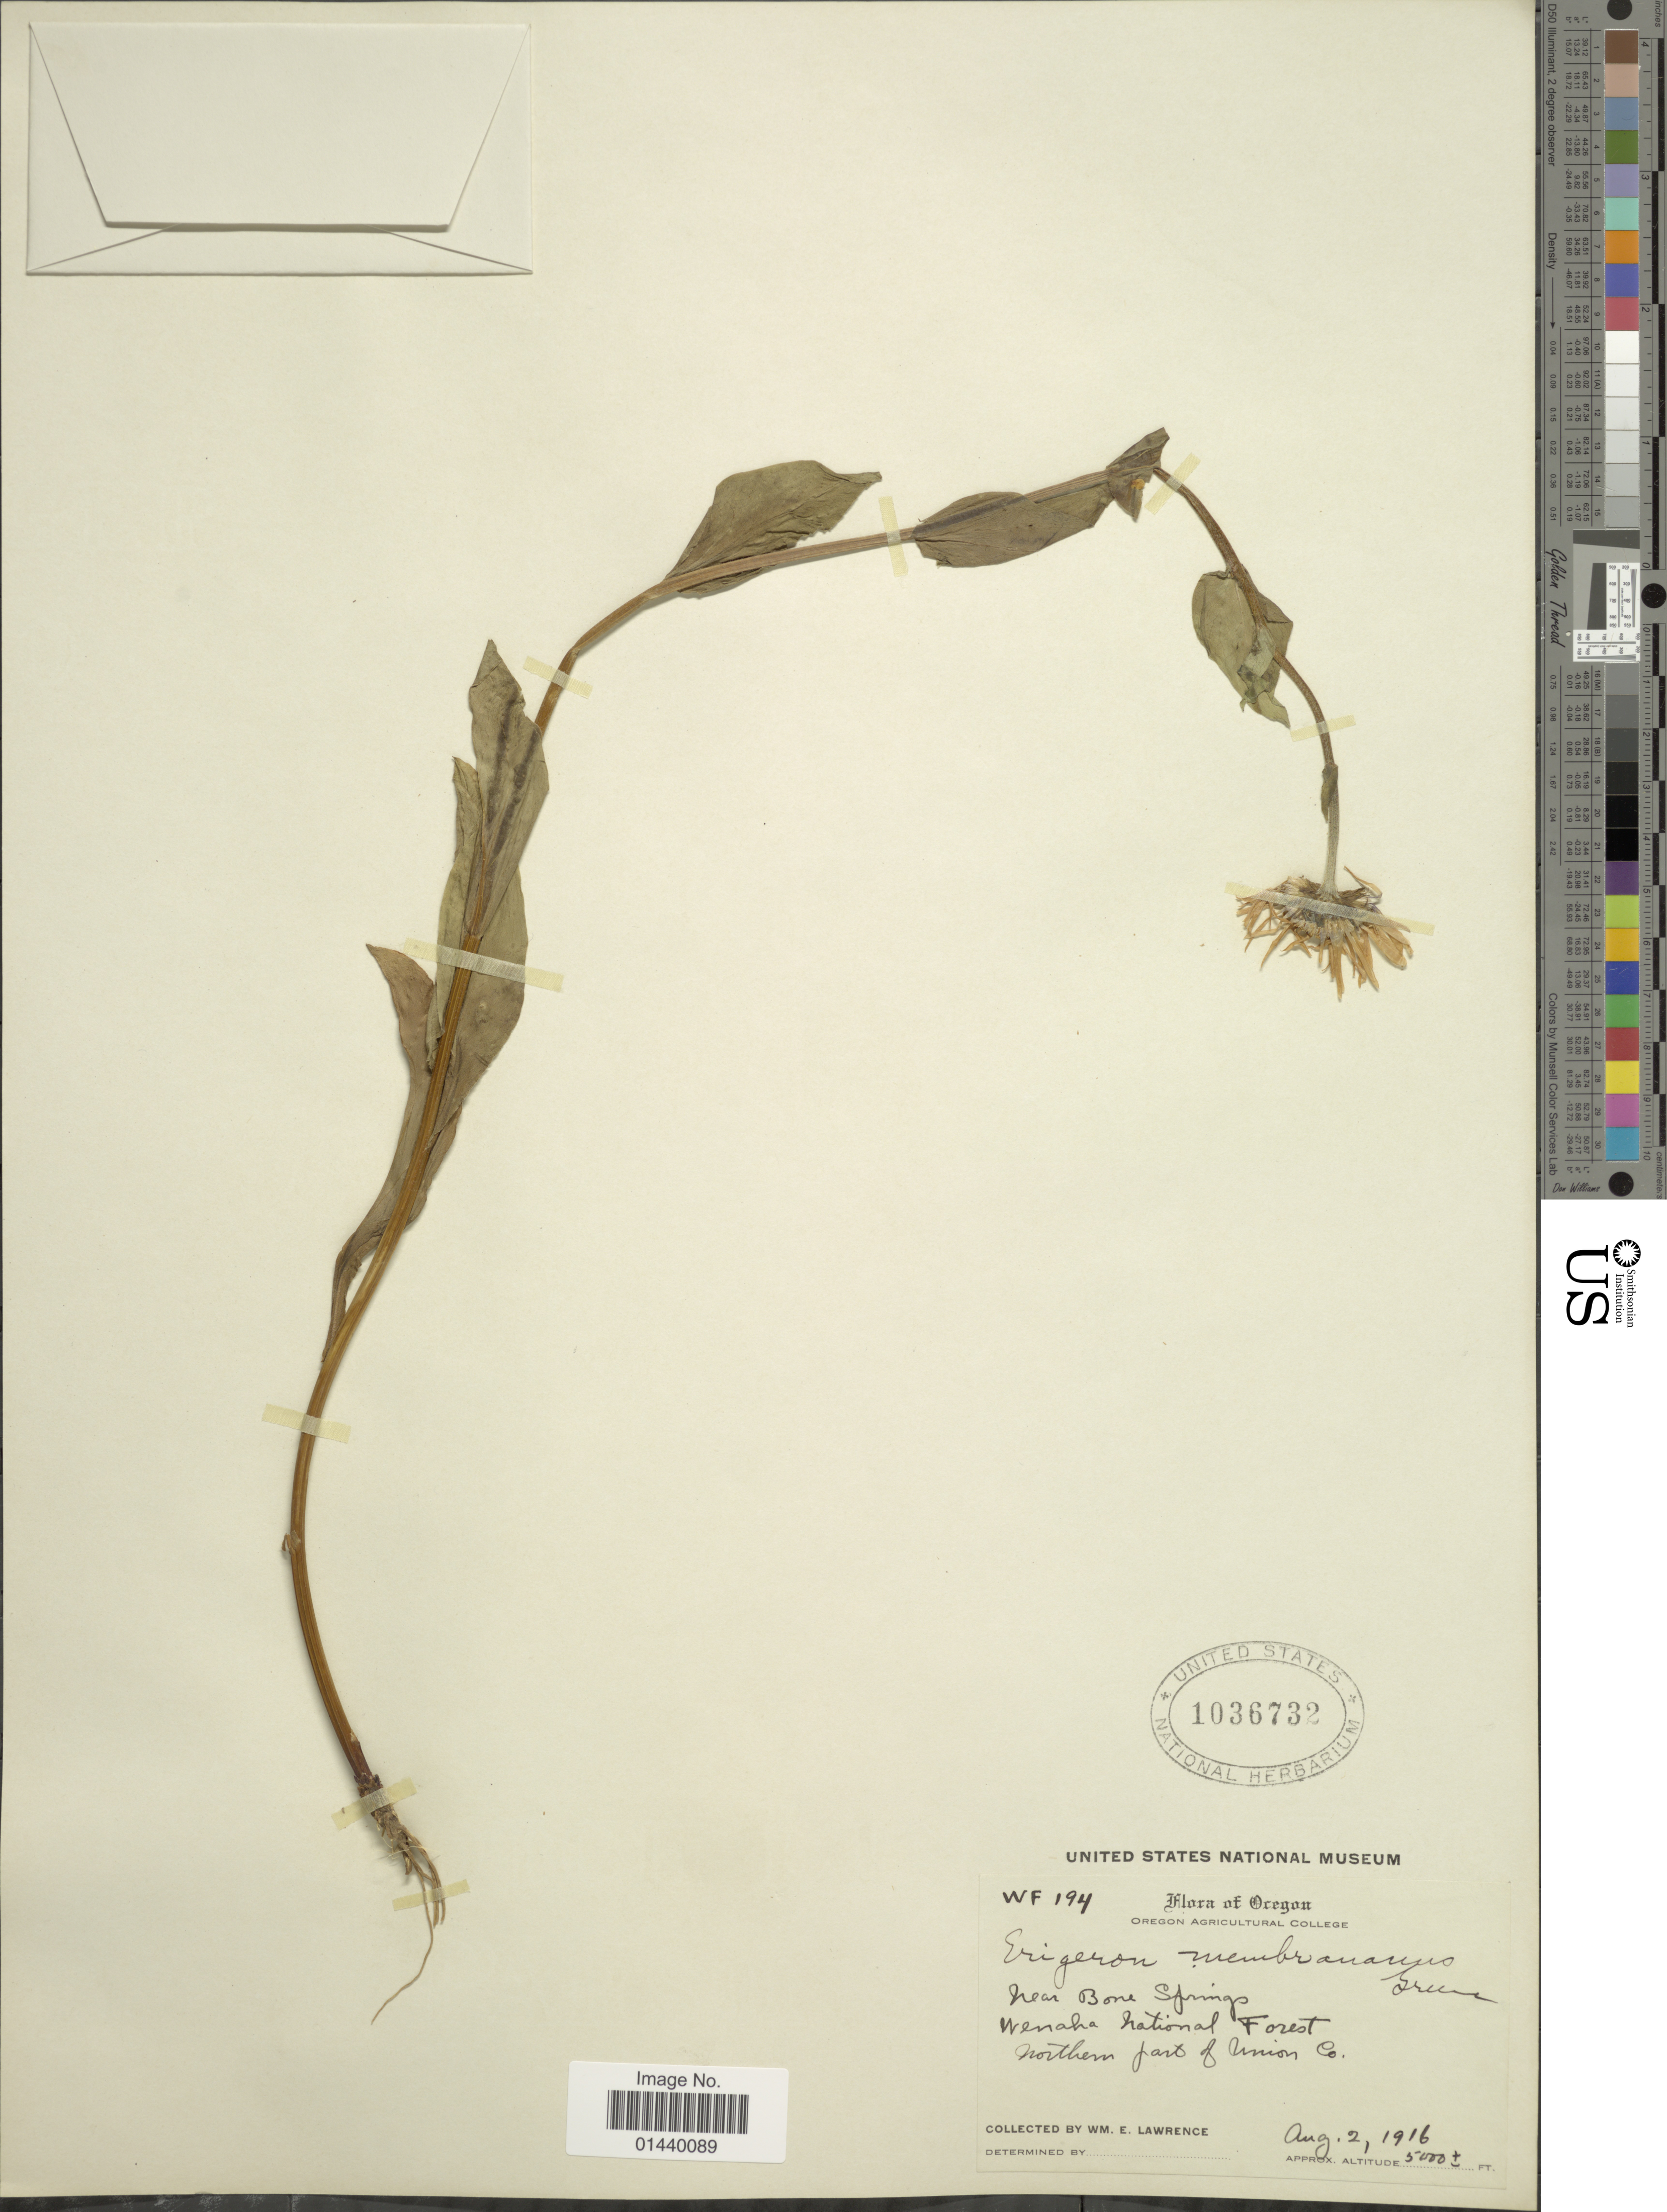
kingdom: Plantae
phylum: Tracheophyta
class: Magnoliopsida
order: Asterales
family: Asteraceae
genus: Erigeron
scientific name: Erigeron salsuginosus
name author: (Richardson ex R. Br.) A. Gray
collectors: W. Lawrence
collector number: WF194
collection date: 1916-08-02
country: United States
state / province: Oregon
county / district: Union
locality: Near Bome Springs. Weneha National Forest. Northern part of Union Co.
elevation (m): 1524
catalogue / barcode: US 1036732